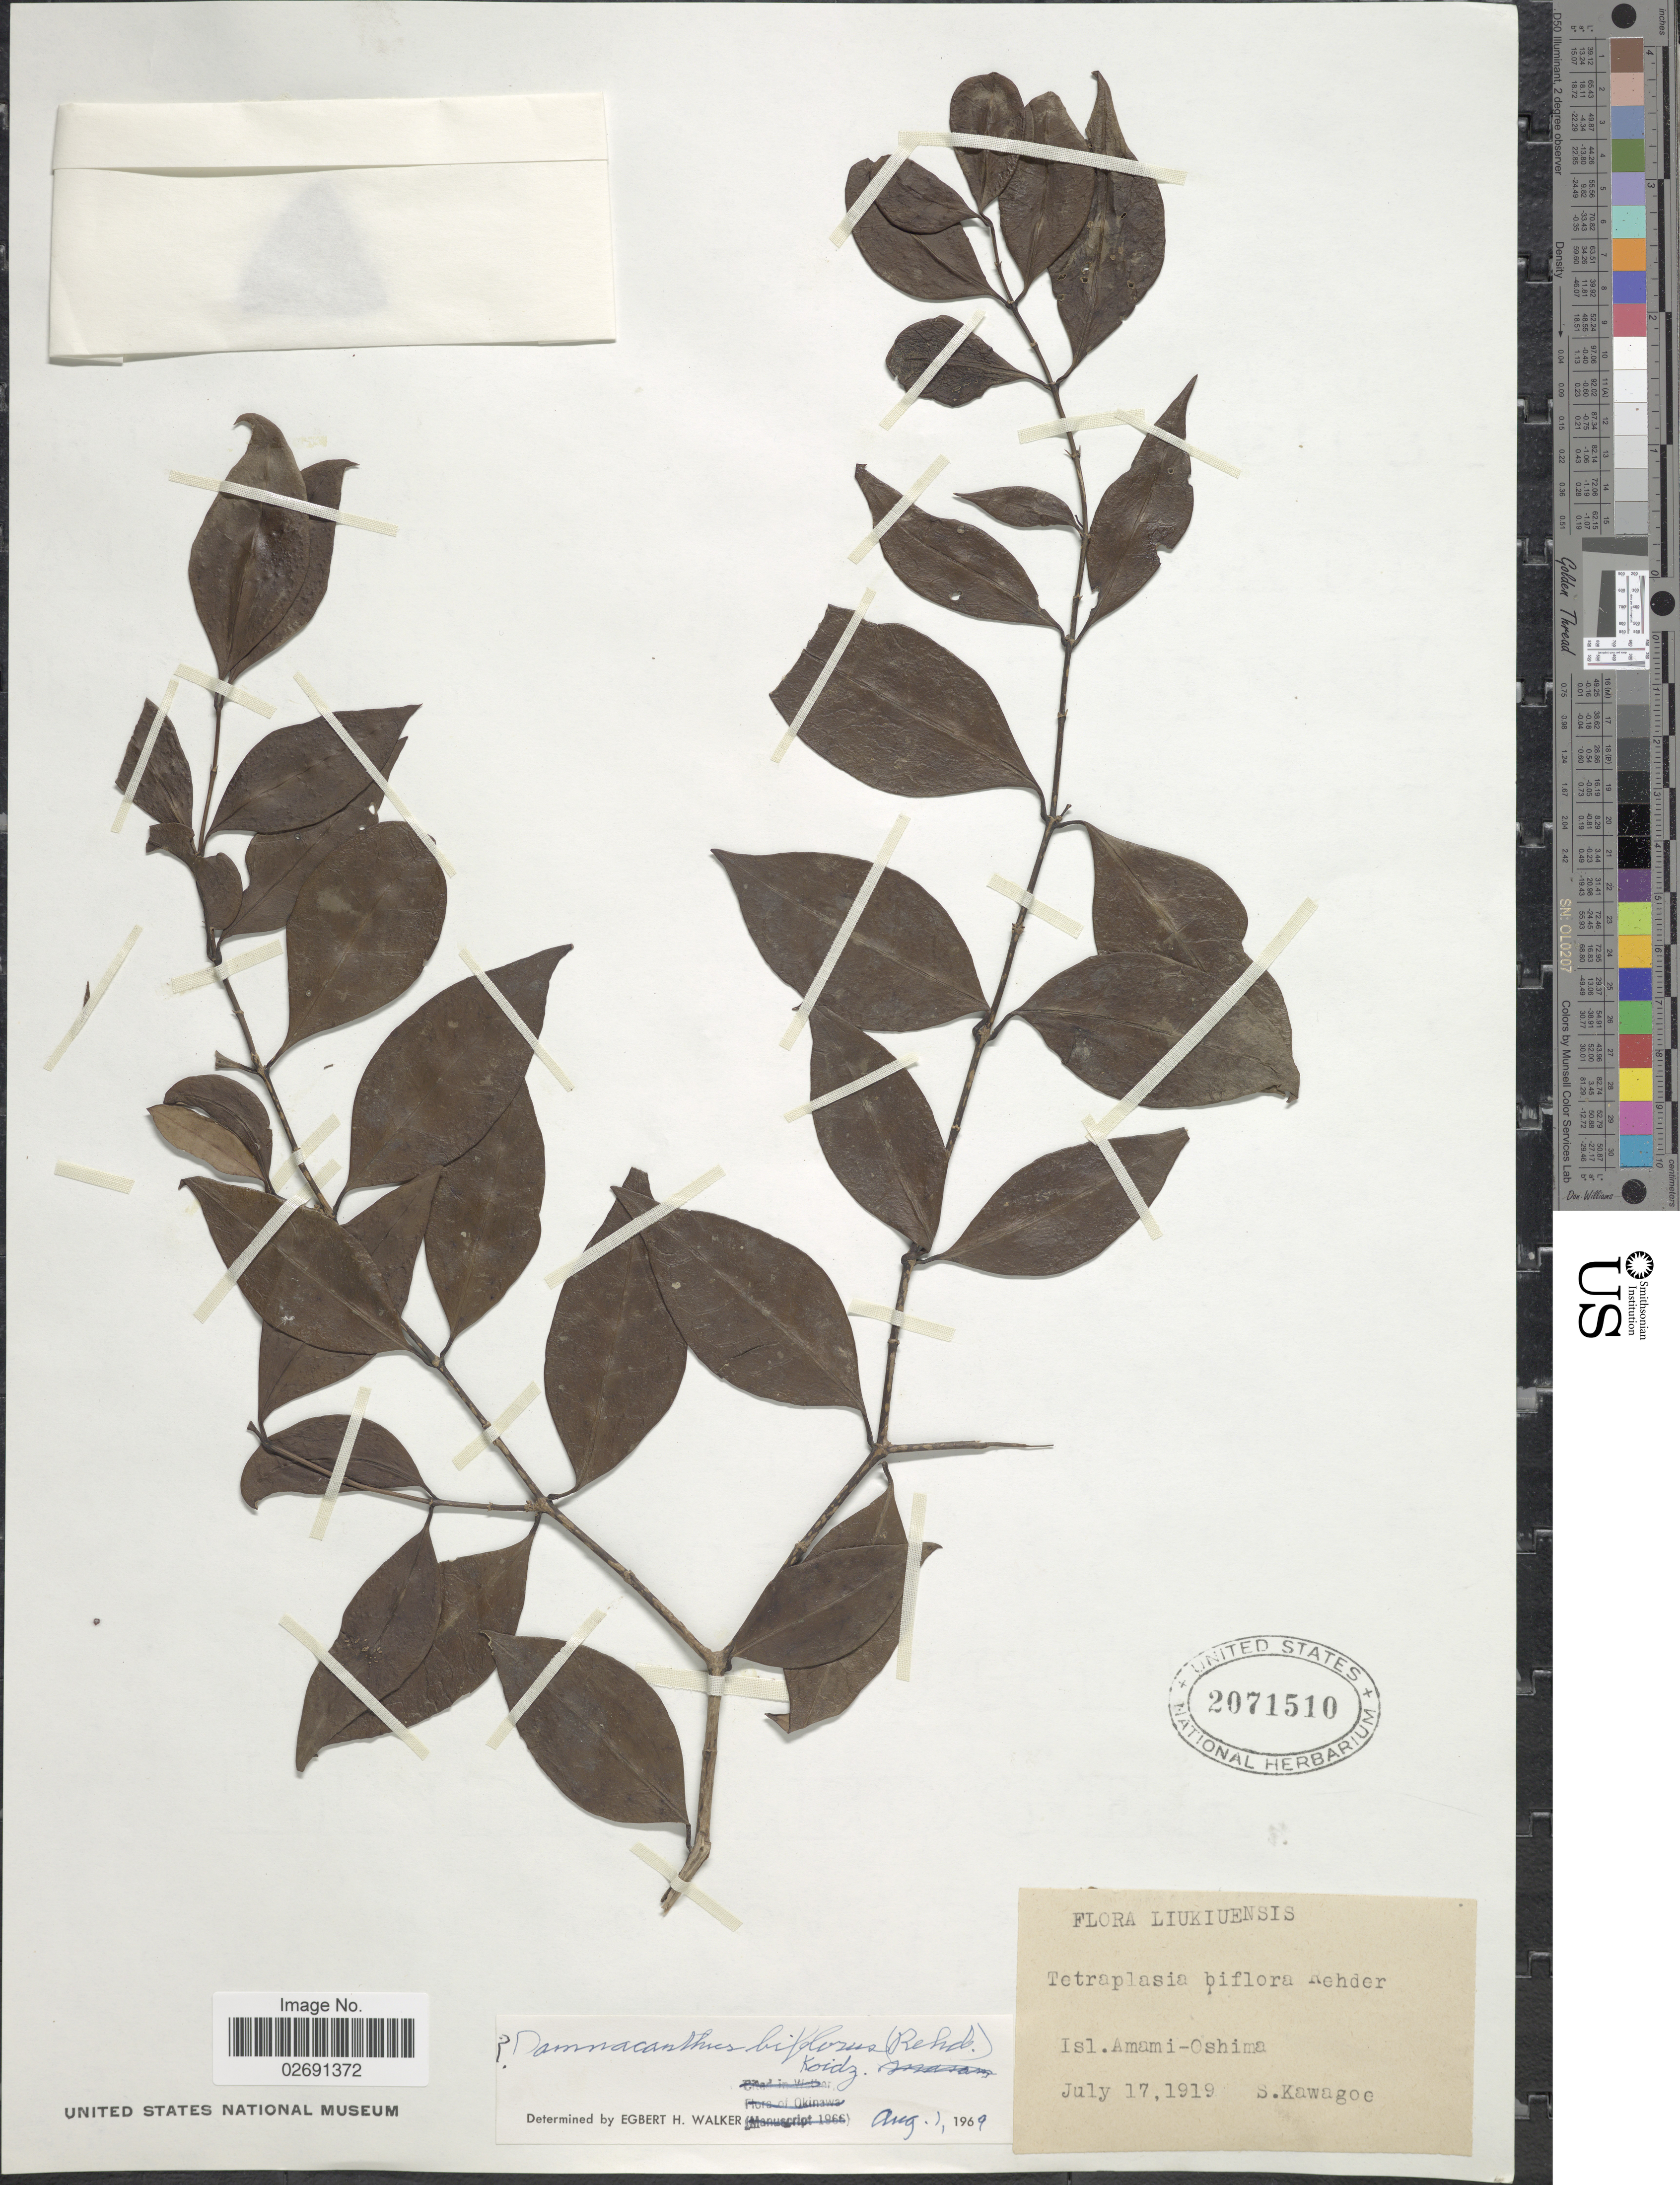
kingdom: Plantae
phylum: Tracheophyta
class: Magnoliopsida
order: Gentianales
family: Rubiaceae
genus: Damnacanthus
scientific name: Damnacanthus biflorus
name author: (Rehder) Masam.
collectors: S. Kawagoe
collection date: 1919-07-17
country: Japan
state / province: Okinawa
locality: Liukiuensis, Isl. Amami-Oshima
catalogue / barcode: US 2071510